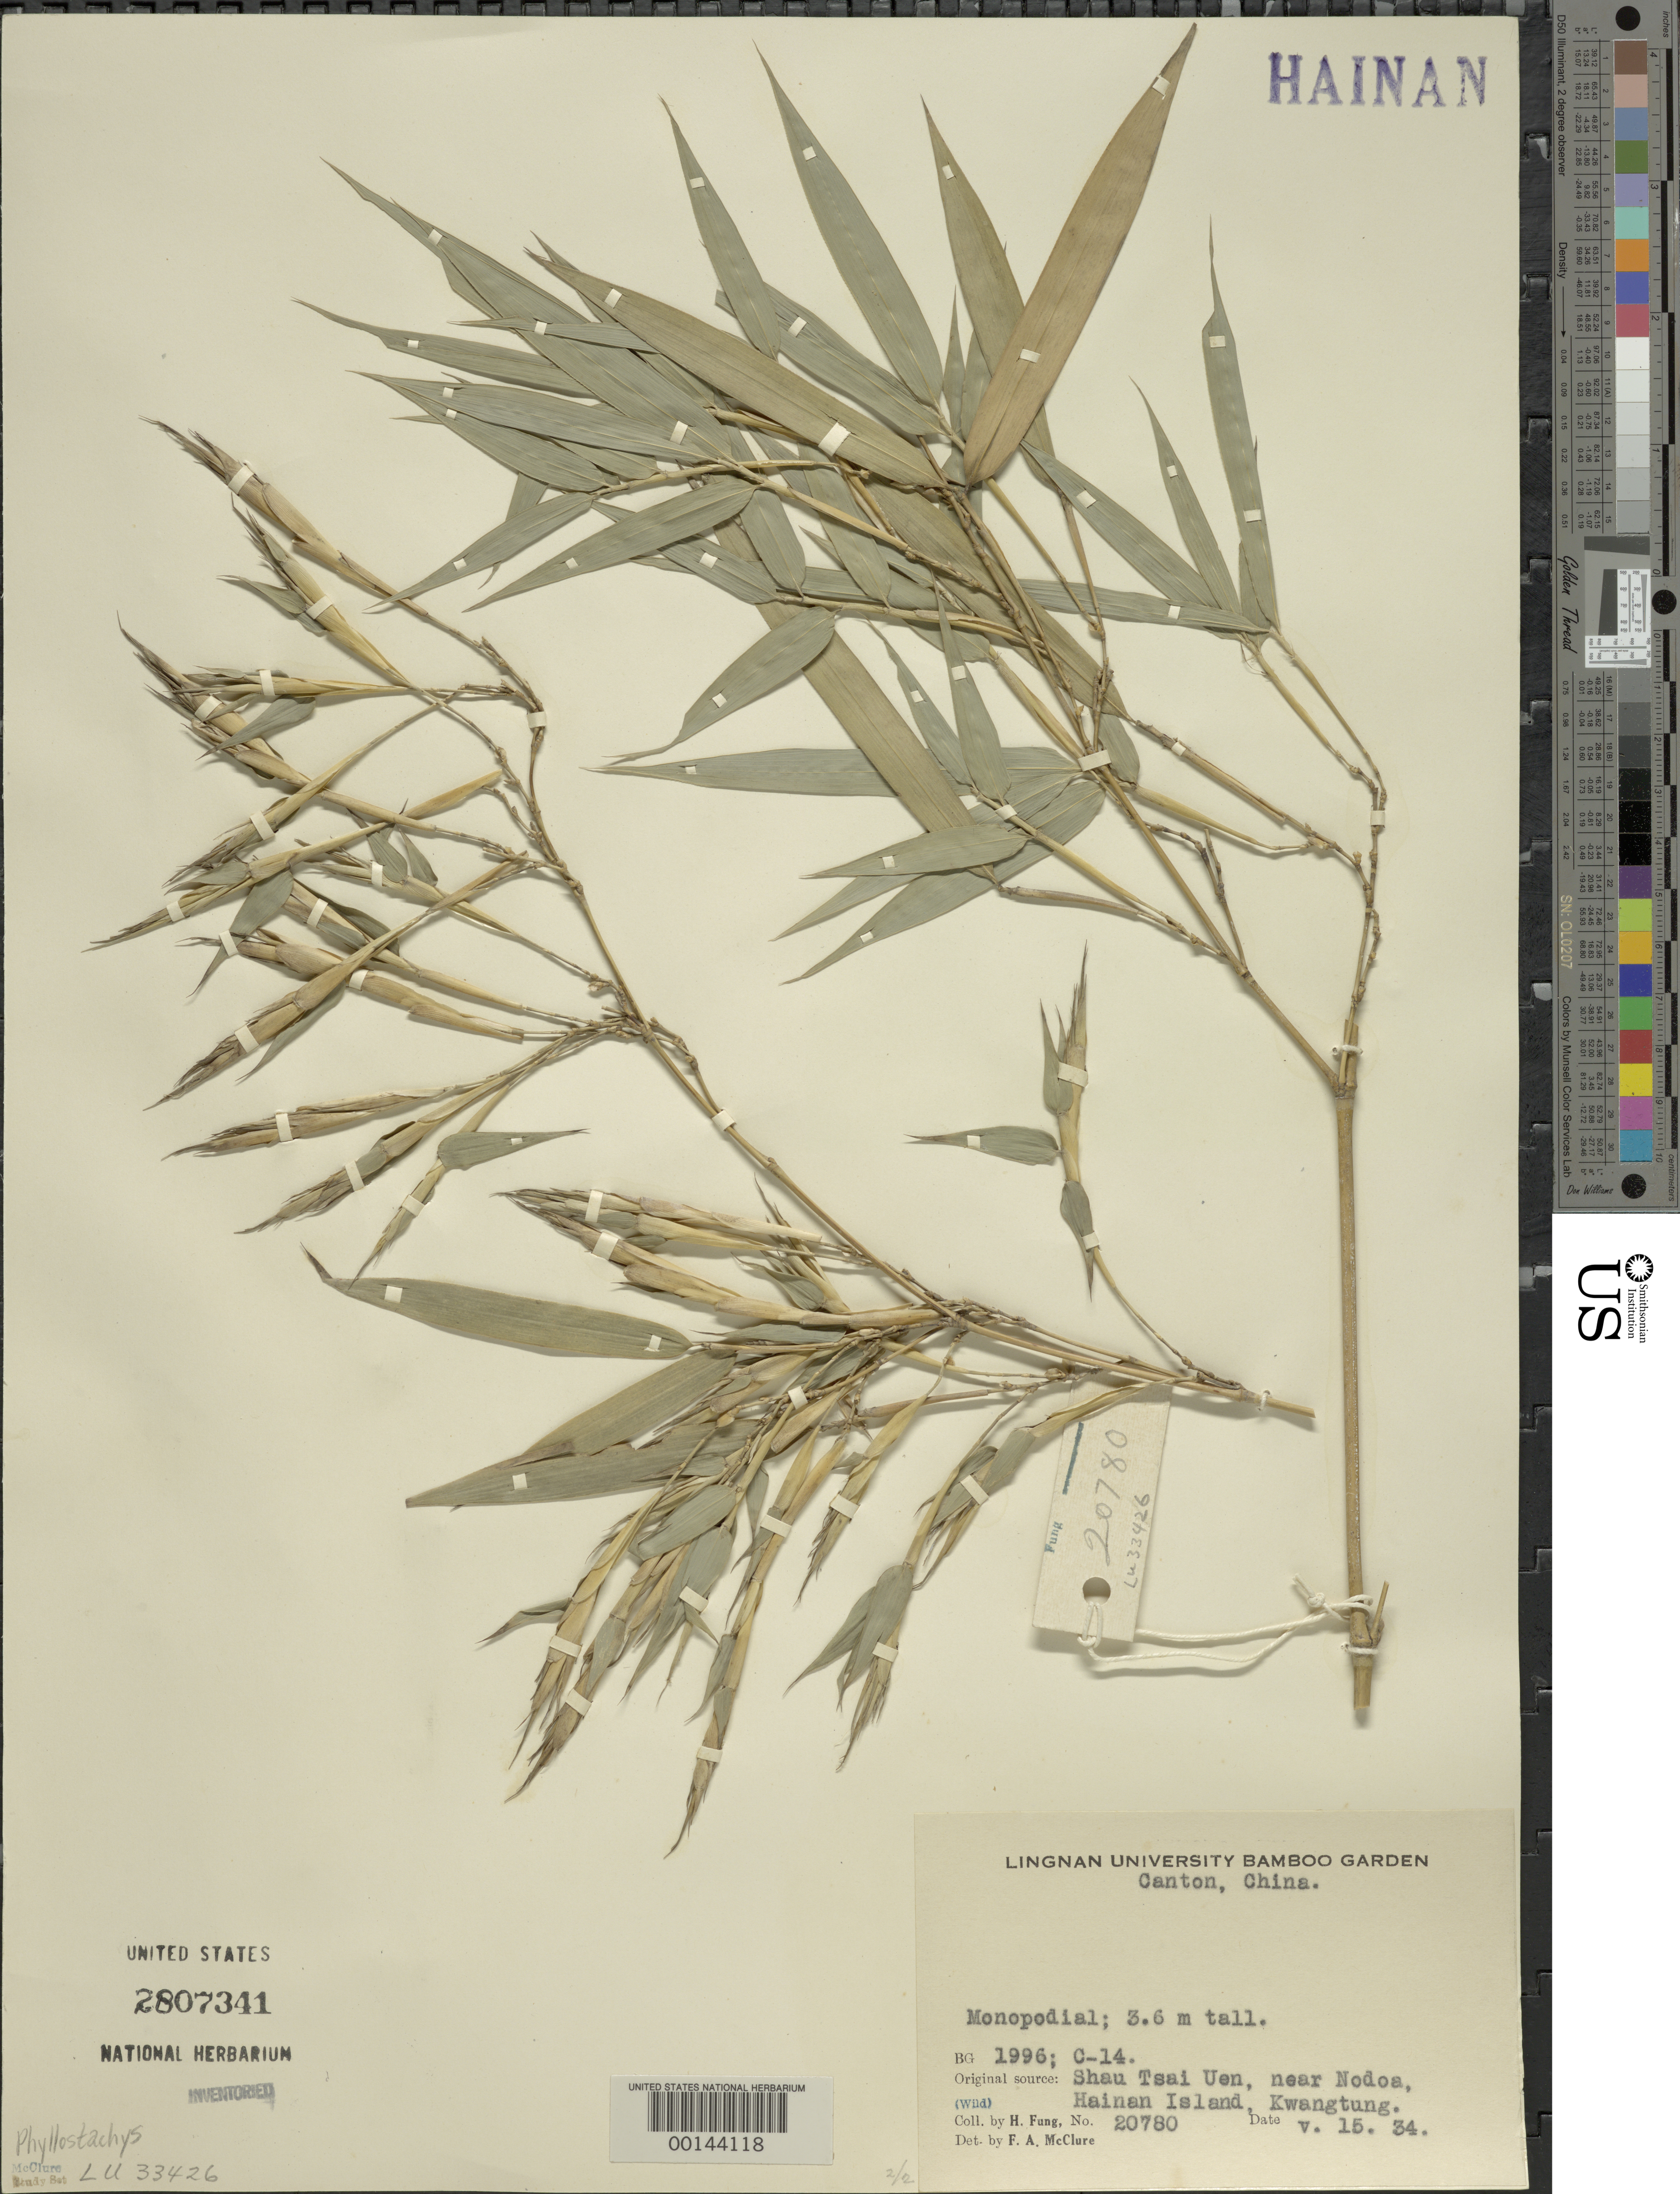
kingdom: Plantae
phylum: Tracheophyta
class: Liliopsida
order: Poales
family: Poaceae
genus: Phyllostachys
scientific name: Phyllostachys sp.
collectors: H. L. Fung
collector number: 20780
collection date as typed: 15 May 1934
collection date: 1934-05-15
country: China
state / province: Hainan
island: Hainan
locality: Hainan, nodoa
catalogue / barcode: US 2807341